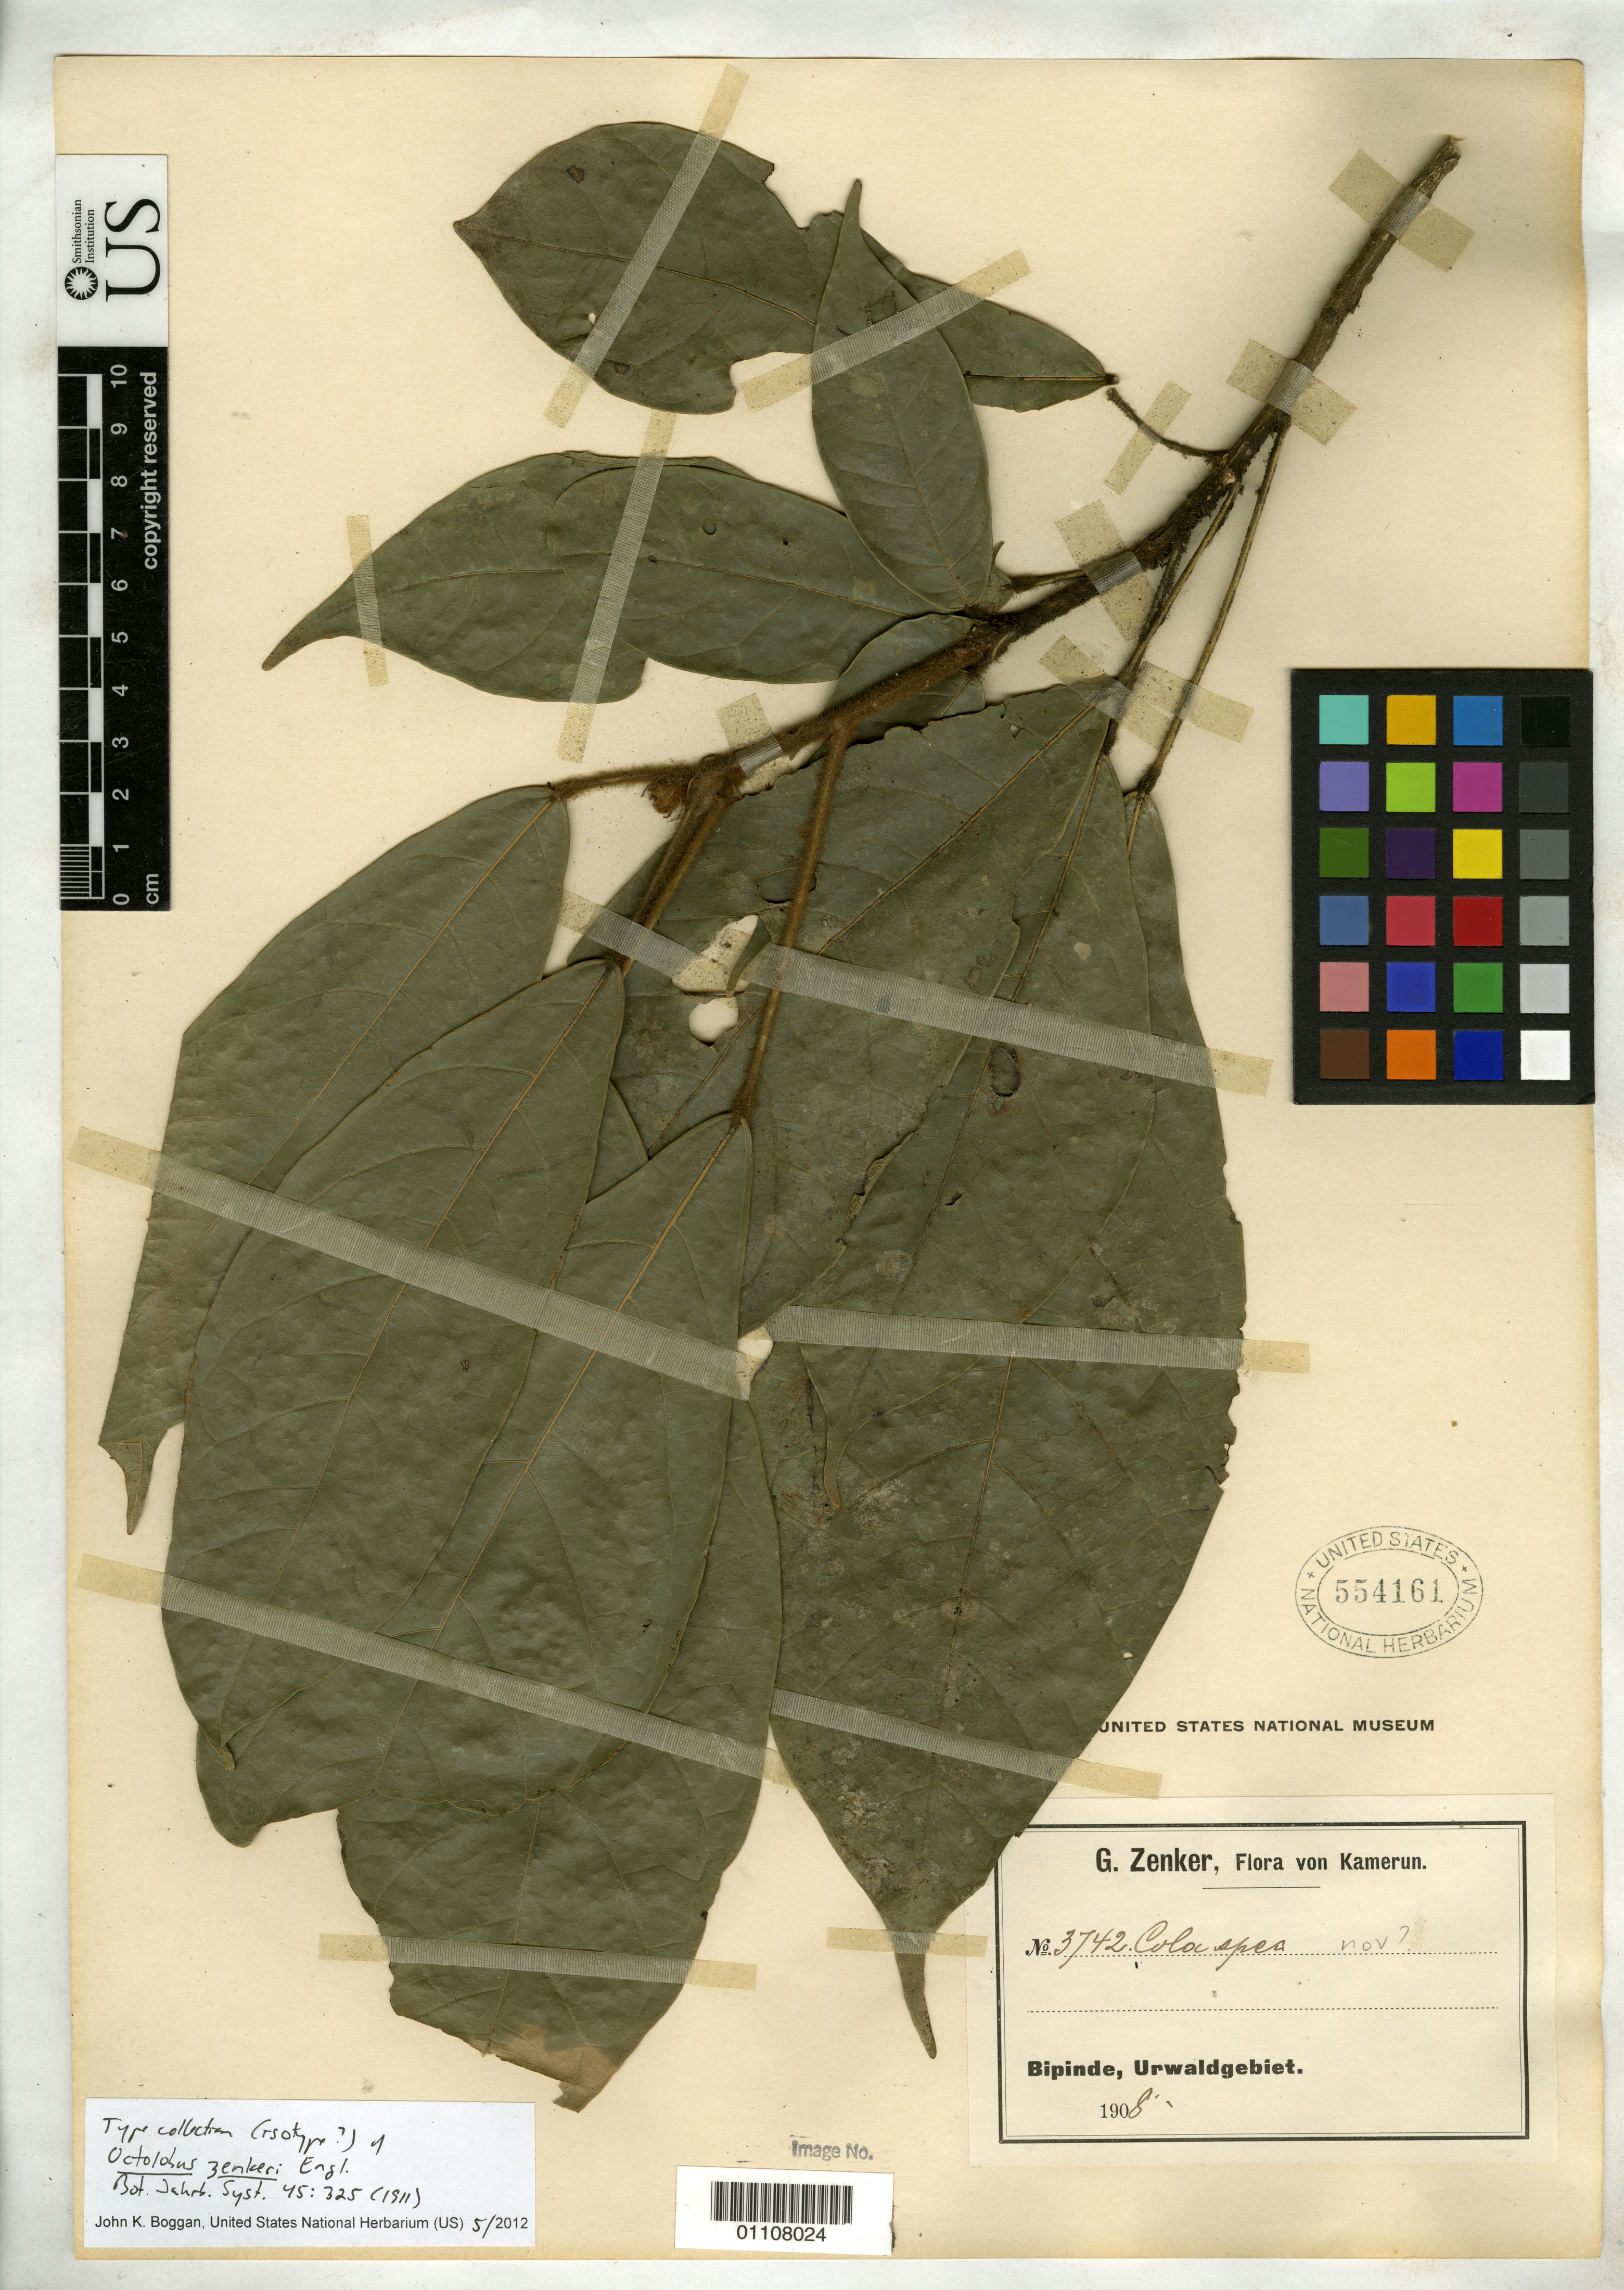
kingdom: Plantae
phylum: Tracheophyta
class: Magnoliopsida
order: Malvales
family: Malvaceae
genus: Octolobus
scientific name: Octolobus zenkeri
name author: Engl.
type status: Type Collection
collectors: G. A. Zenker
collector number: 3742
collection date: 1908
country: Cameroon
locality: Bipinde stream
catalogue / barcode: US 554161